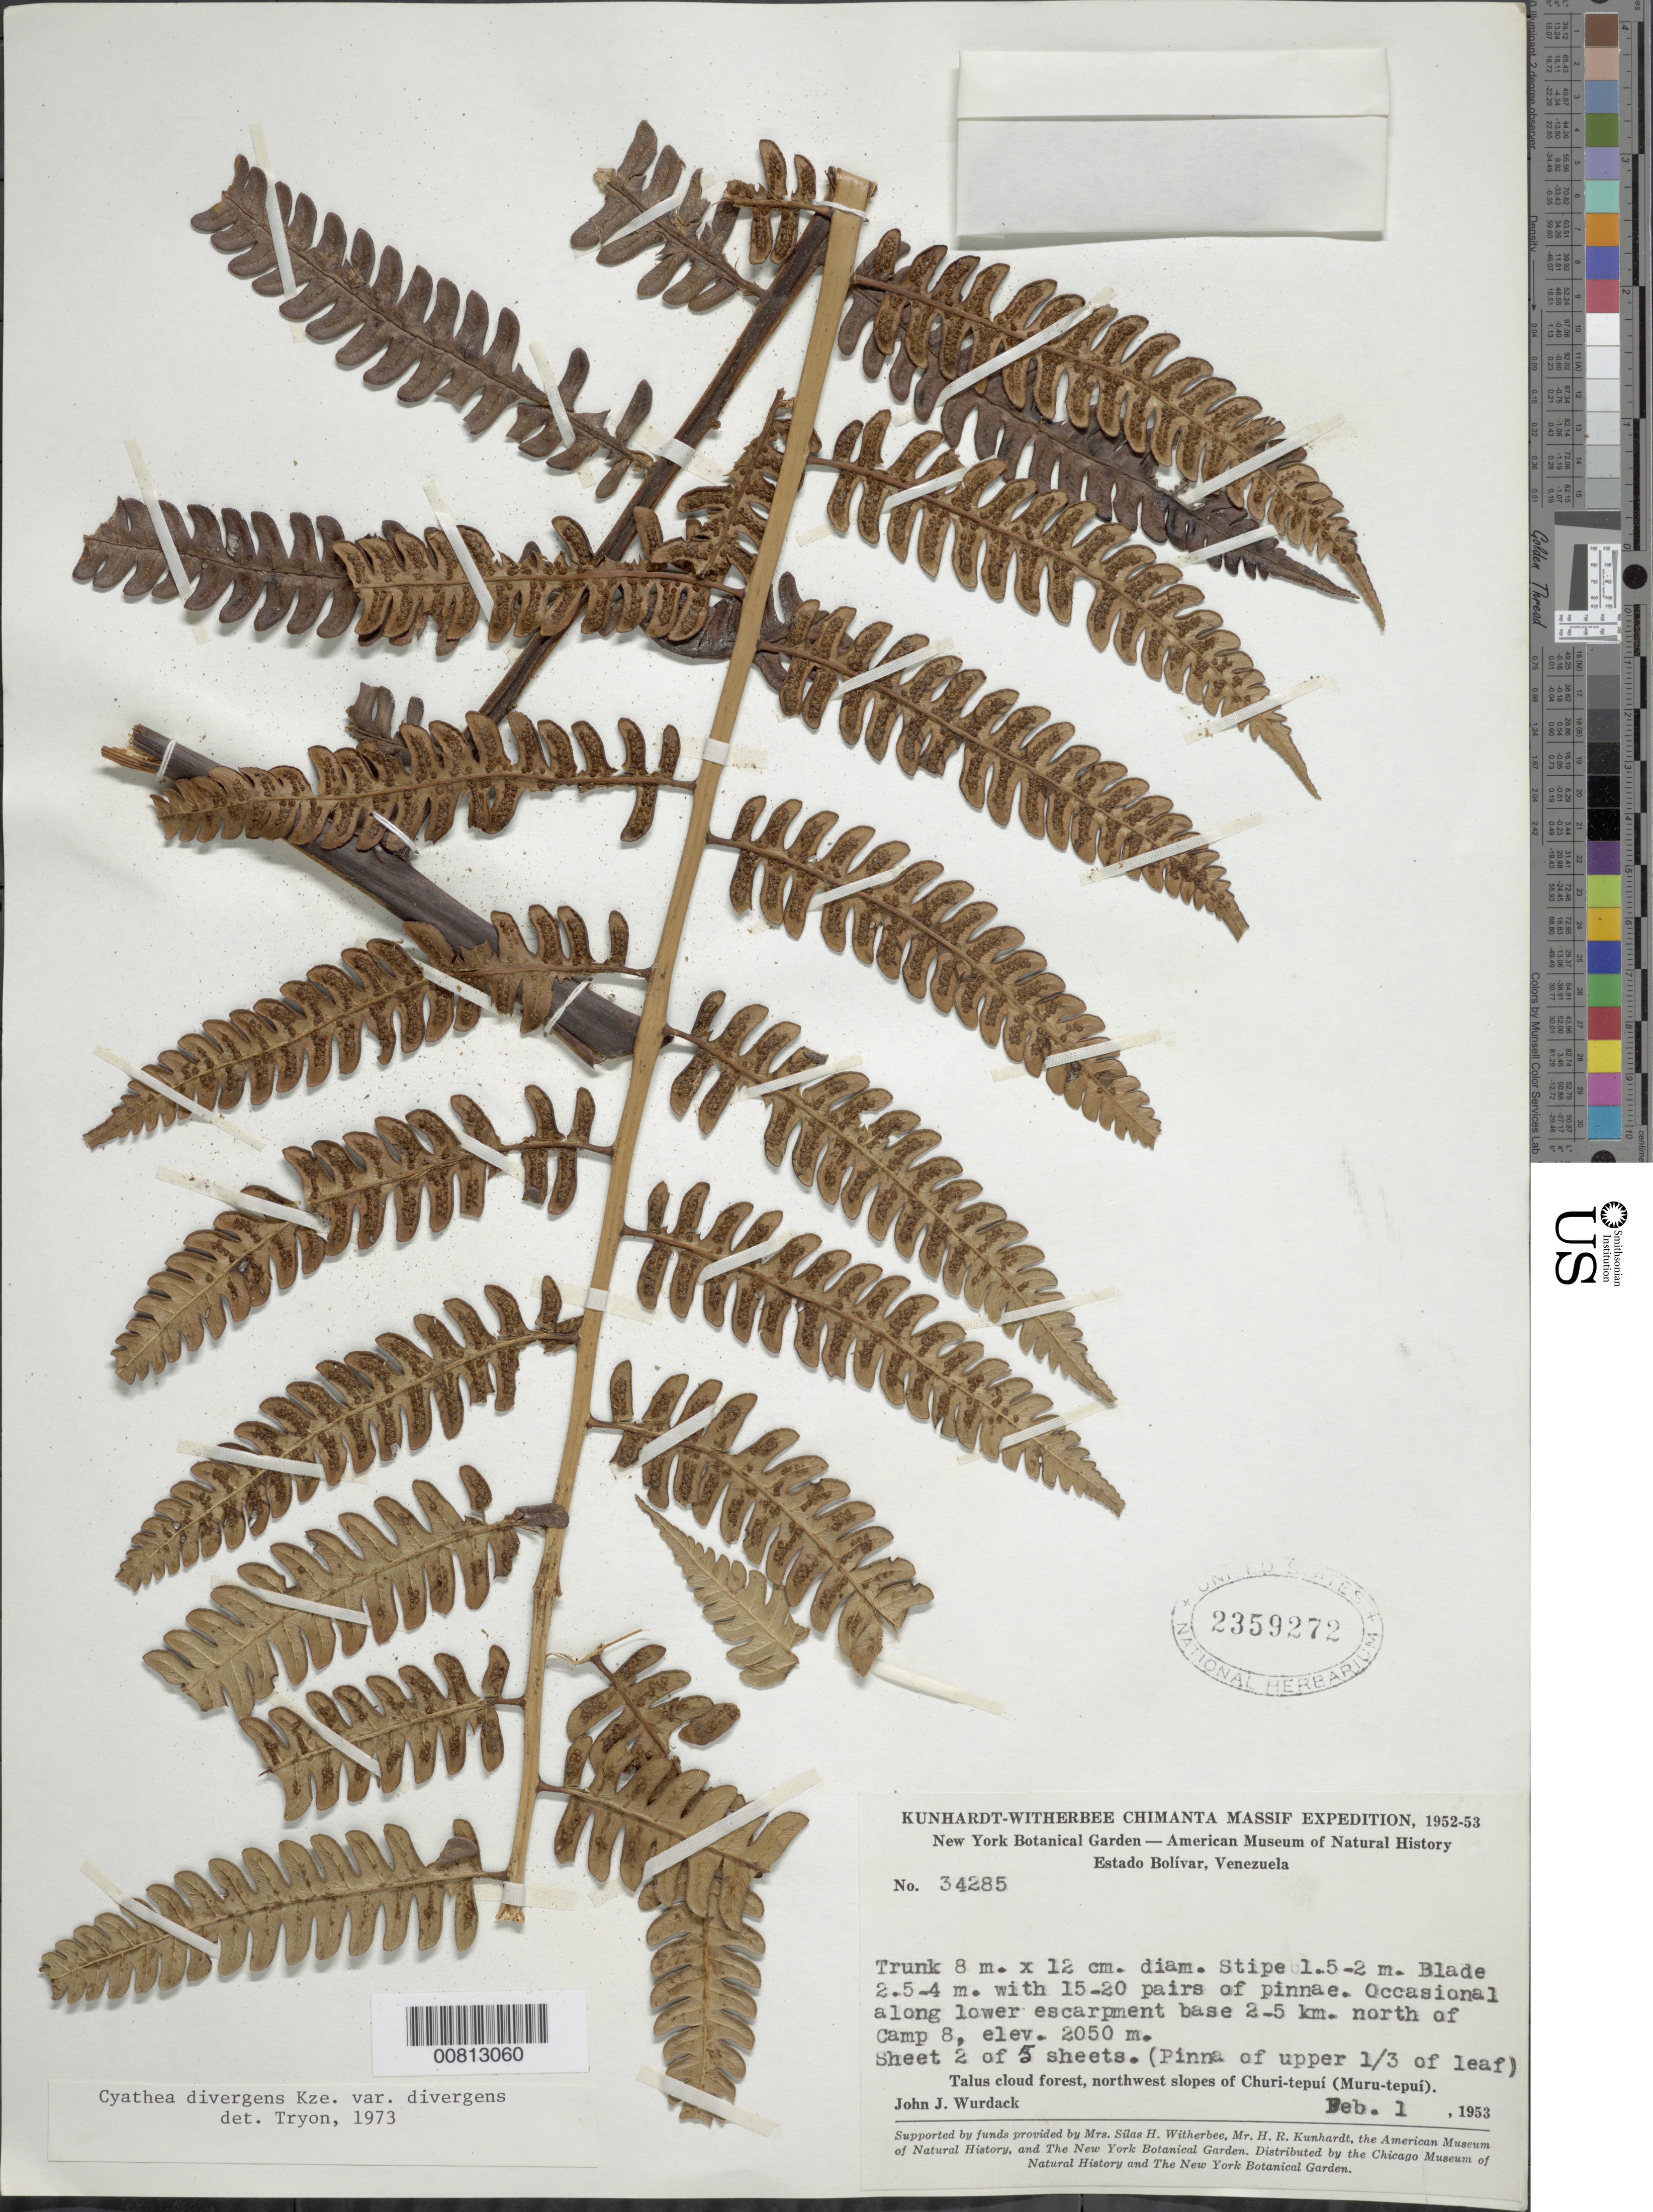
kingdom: Plantae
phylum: Tracheophyta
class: Polypodiopsida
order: Cyatheales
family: Cyatheaceae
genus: Cyathea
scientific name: Cyathea divergens var. divergens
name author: Kunze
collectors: J. J. Wurdack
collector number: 34285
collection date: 1953-02-01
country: Venezuela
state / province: Bolivar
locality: Estado Bolívar, Venezuela. Talus cloud forest, northwest of Churi-tepuí (Muru-tepuí)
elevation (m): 2050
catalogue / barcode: US 2359272